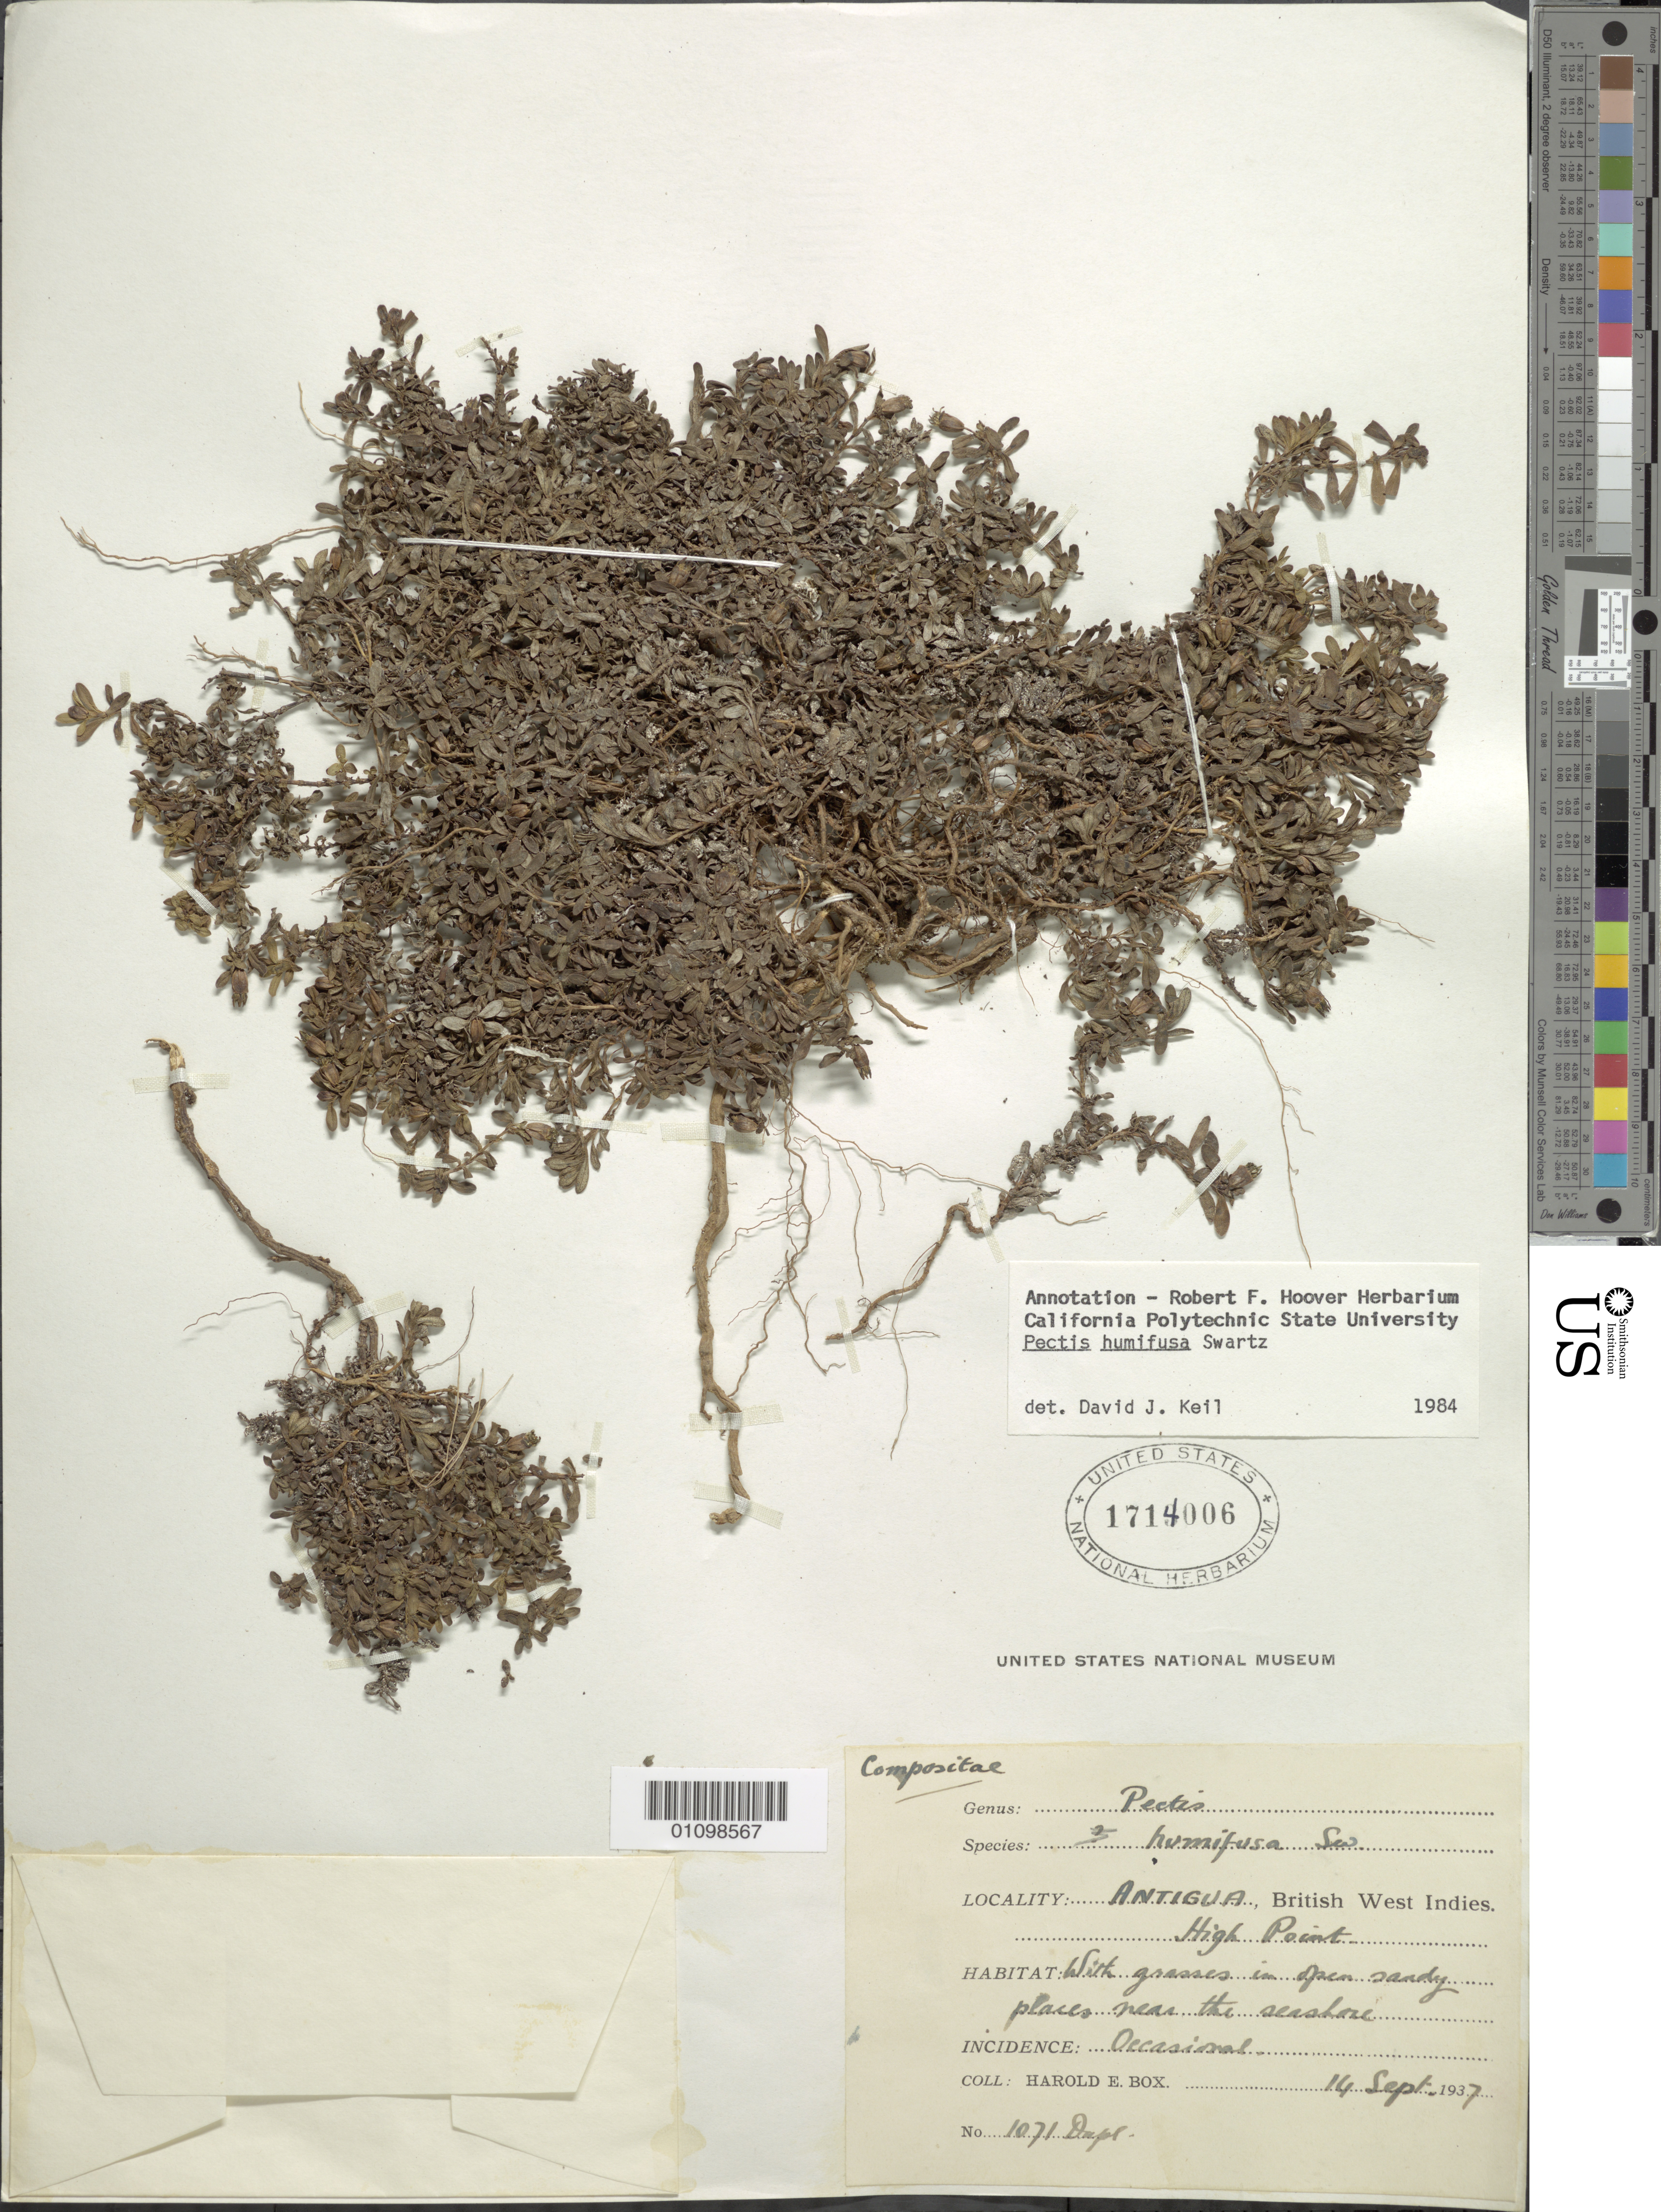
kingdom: Plantae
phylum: Tracheophyta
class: Magnoliopsida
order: Asterales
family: Asteraceae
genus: Pectis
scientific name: Pectis humifusa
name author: Sw.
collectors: H. E. Box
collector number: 1017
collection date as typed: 14 Sep 1937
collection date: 1937-09-14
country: Antigua and Barbuda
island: Antigua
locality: High Point. With grasses in open sandy places near the seashore.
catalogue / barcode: US 1714006